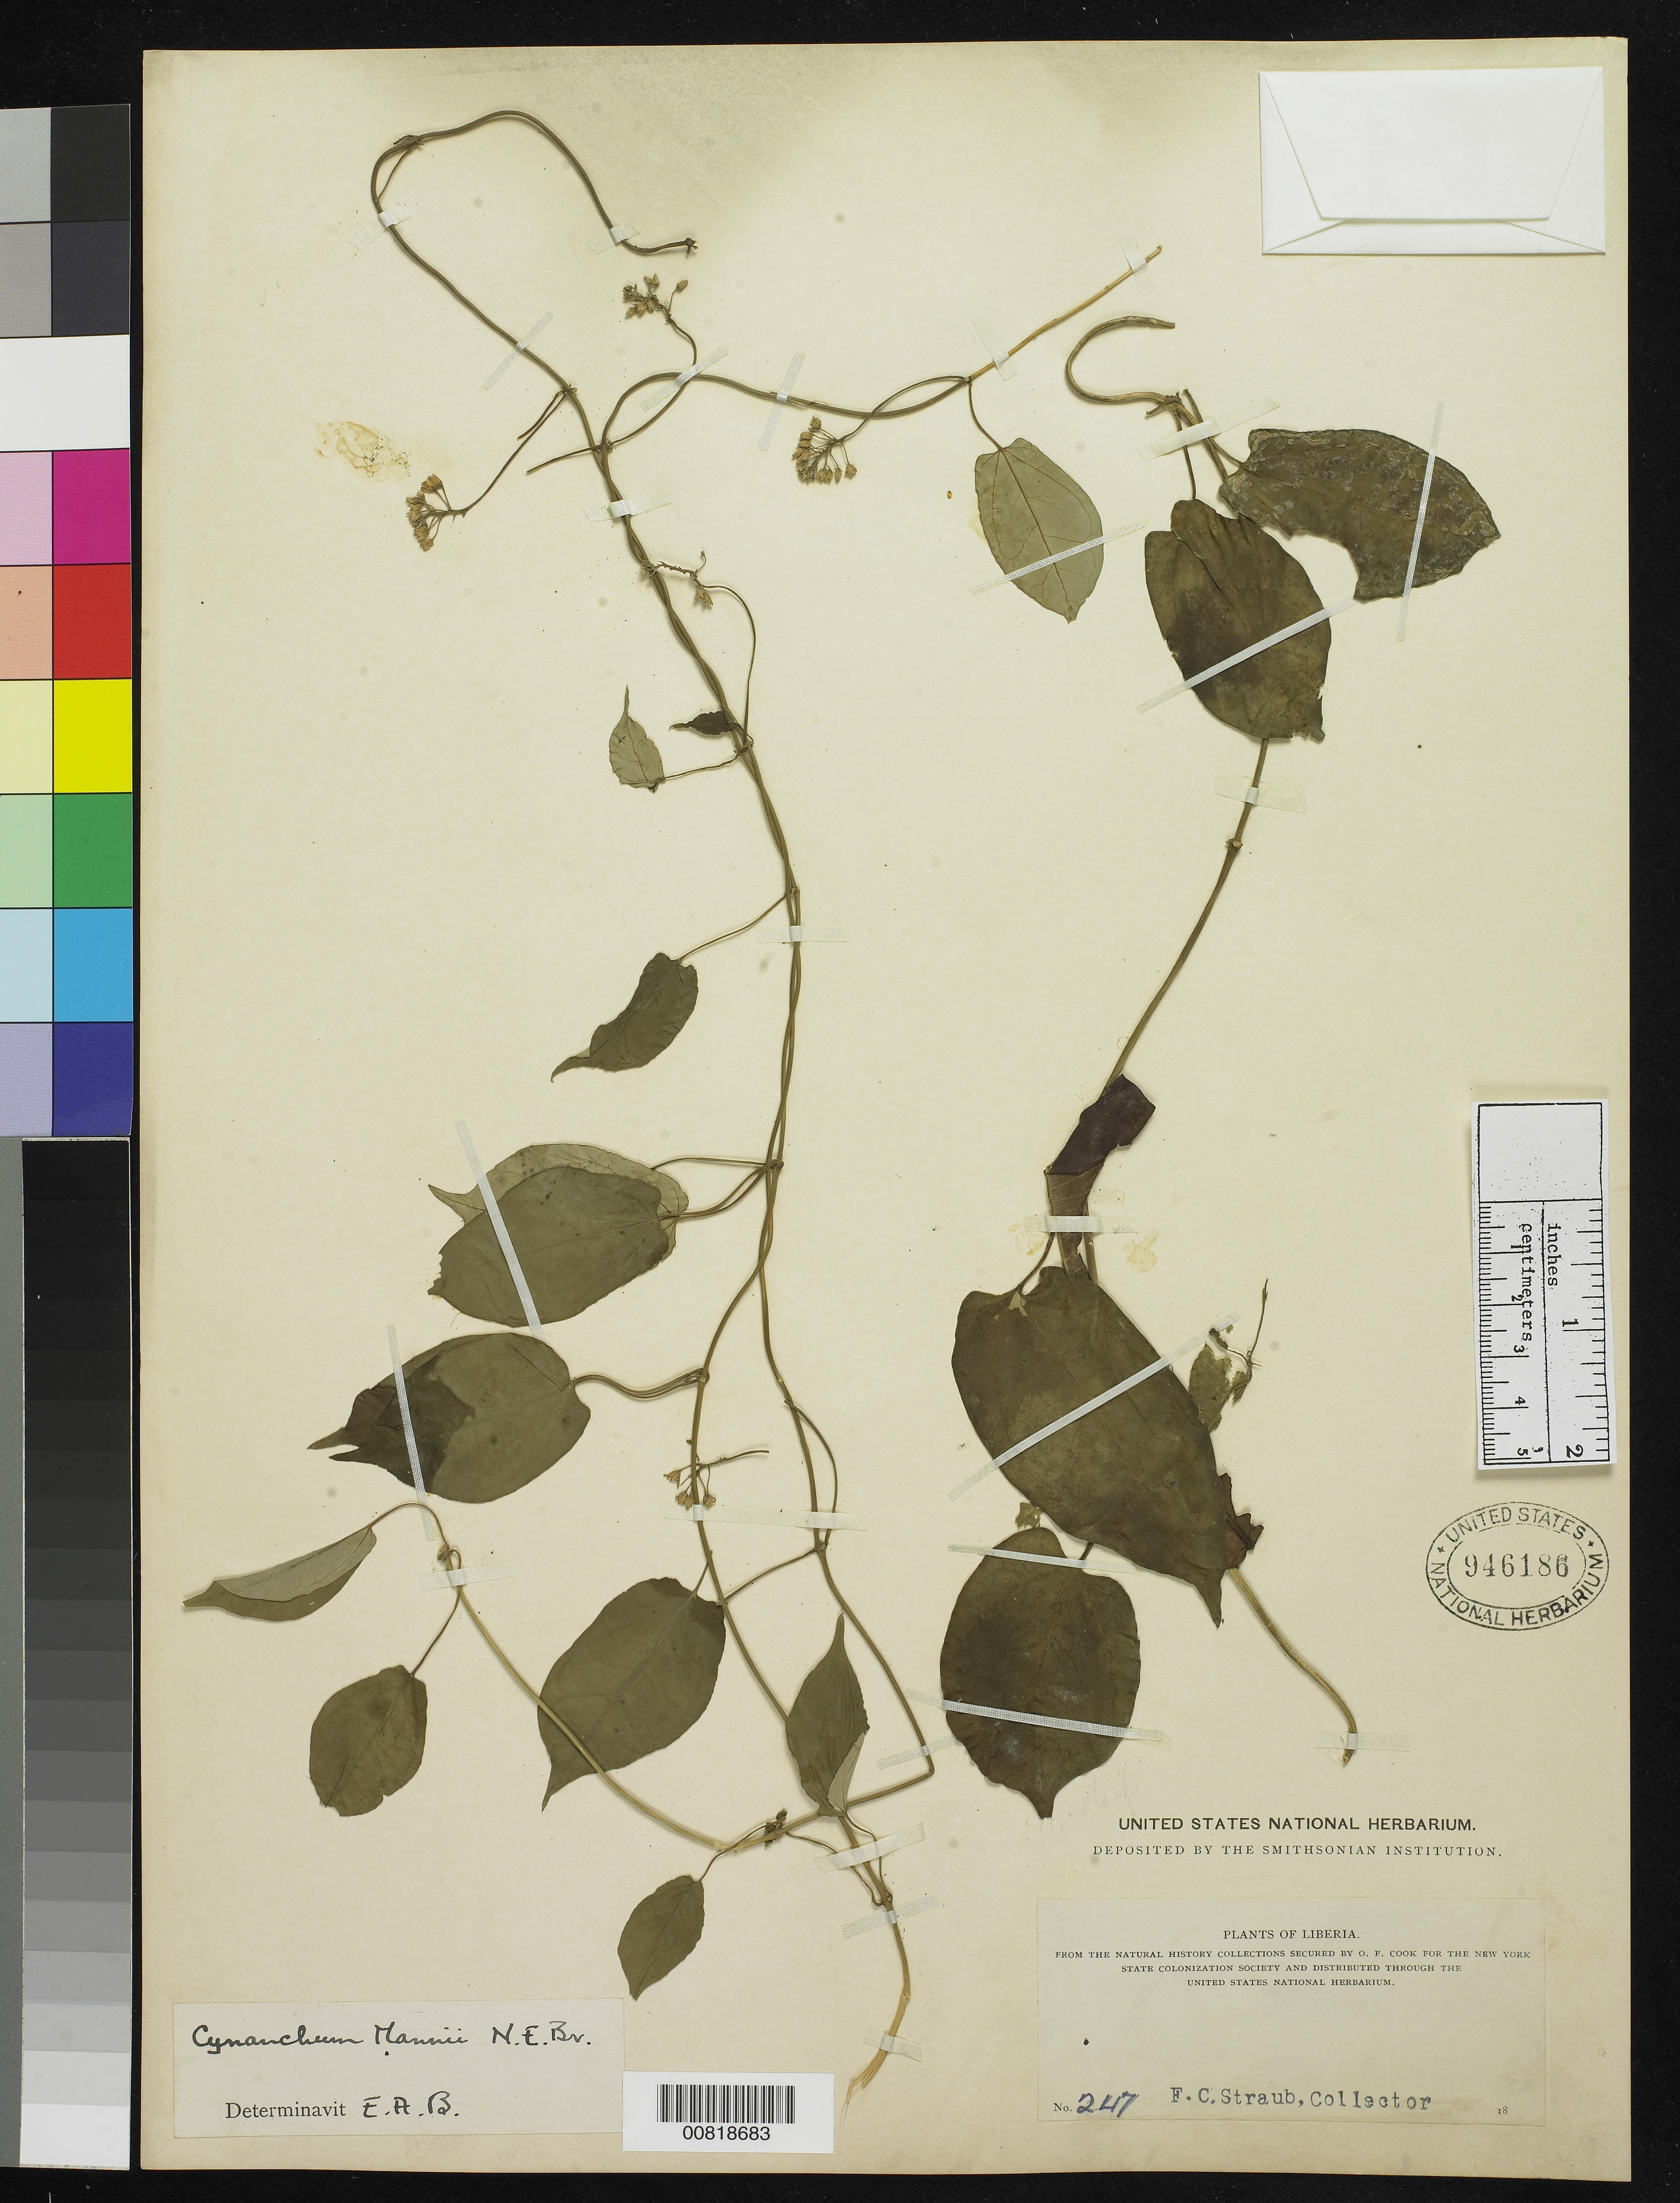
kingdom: Plantae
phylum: Tracheophyta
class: Magnoliopsida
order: Gentianales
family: Apocynaceae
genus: Cynanchum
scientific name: Cynanchum mannii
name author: N.E. Br.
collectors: F. Straub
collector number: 247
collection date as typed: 18--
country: Liberia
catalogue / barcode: US 946186